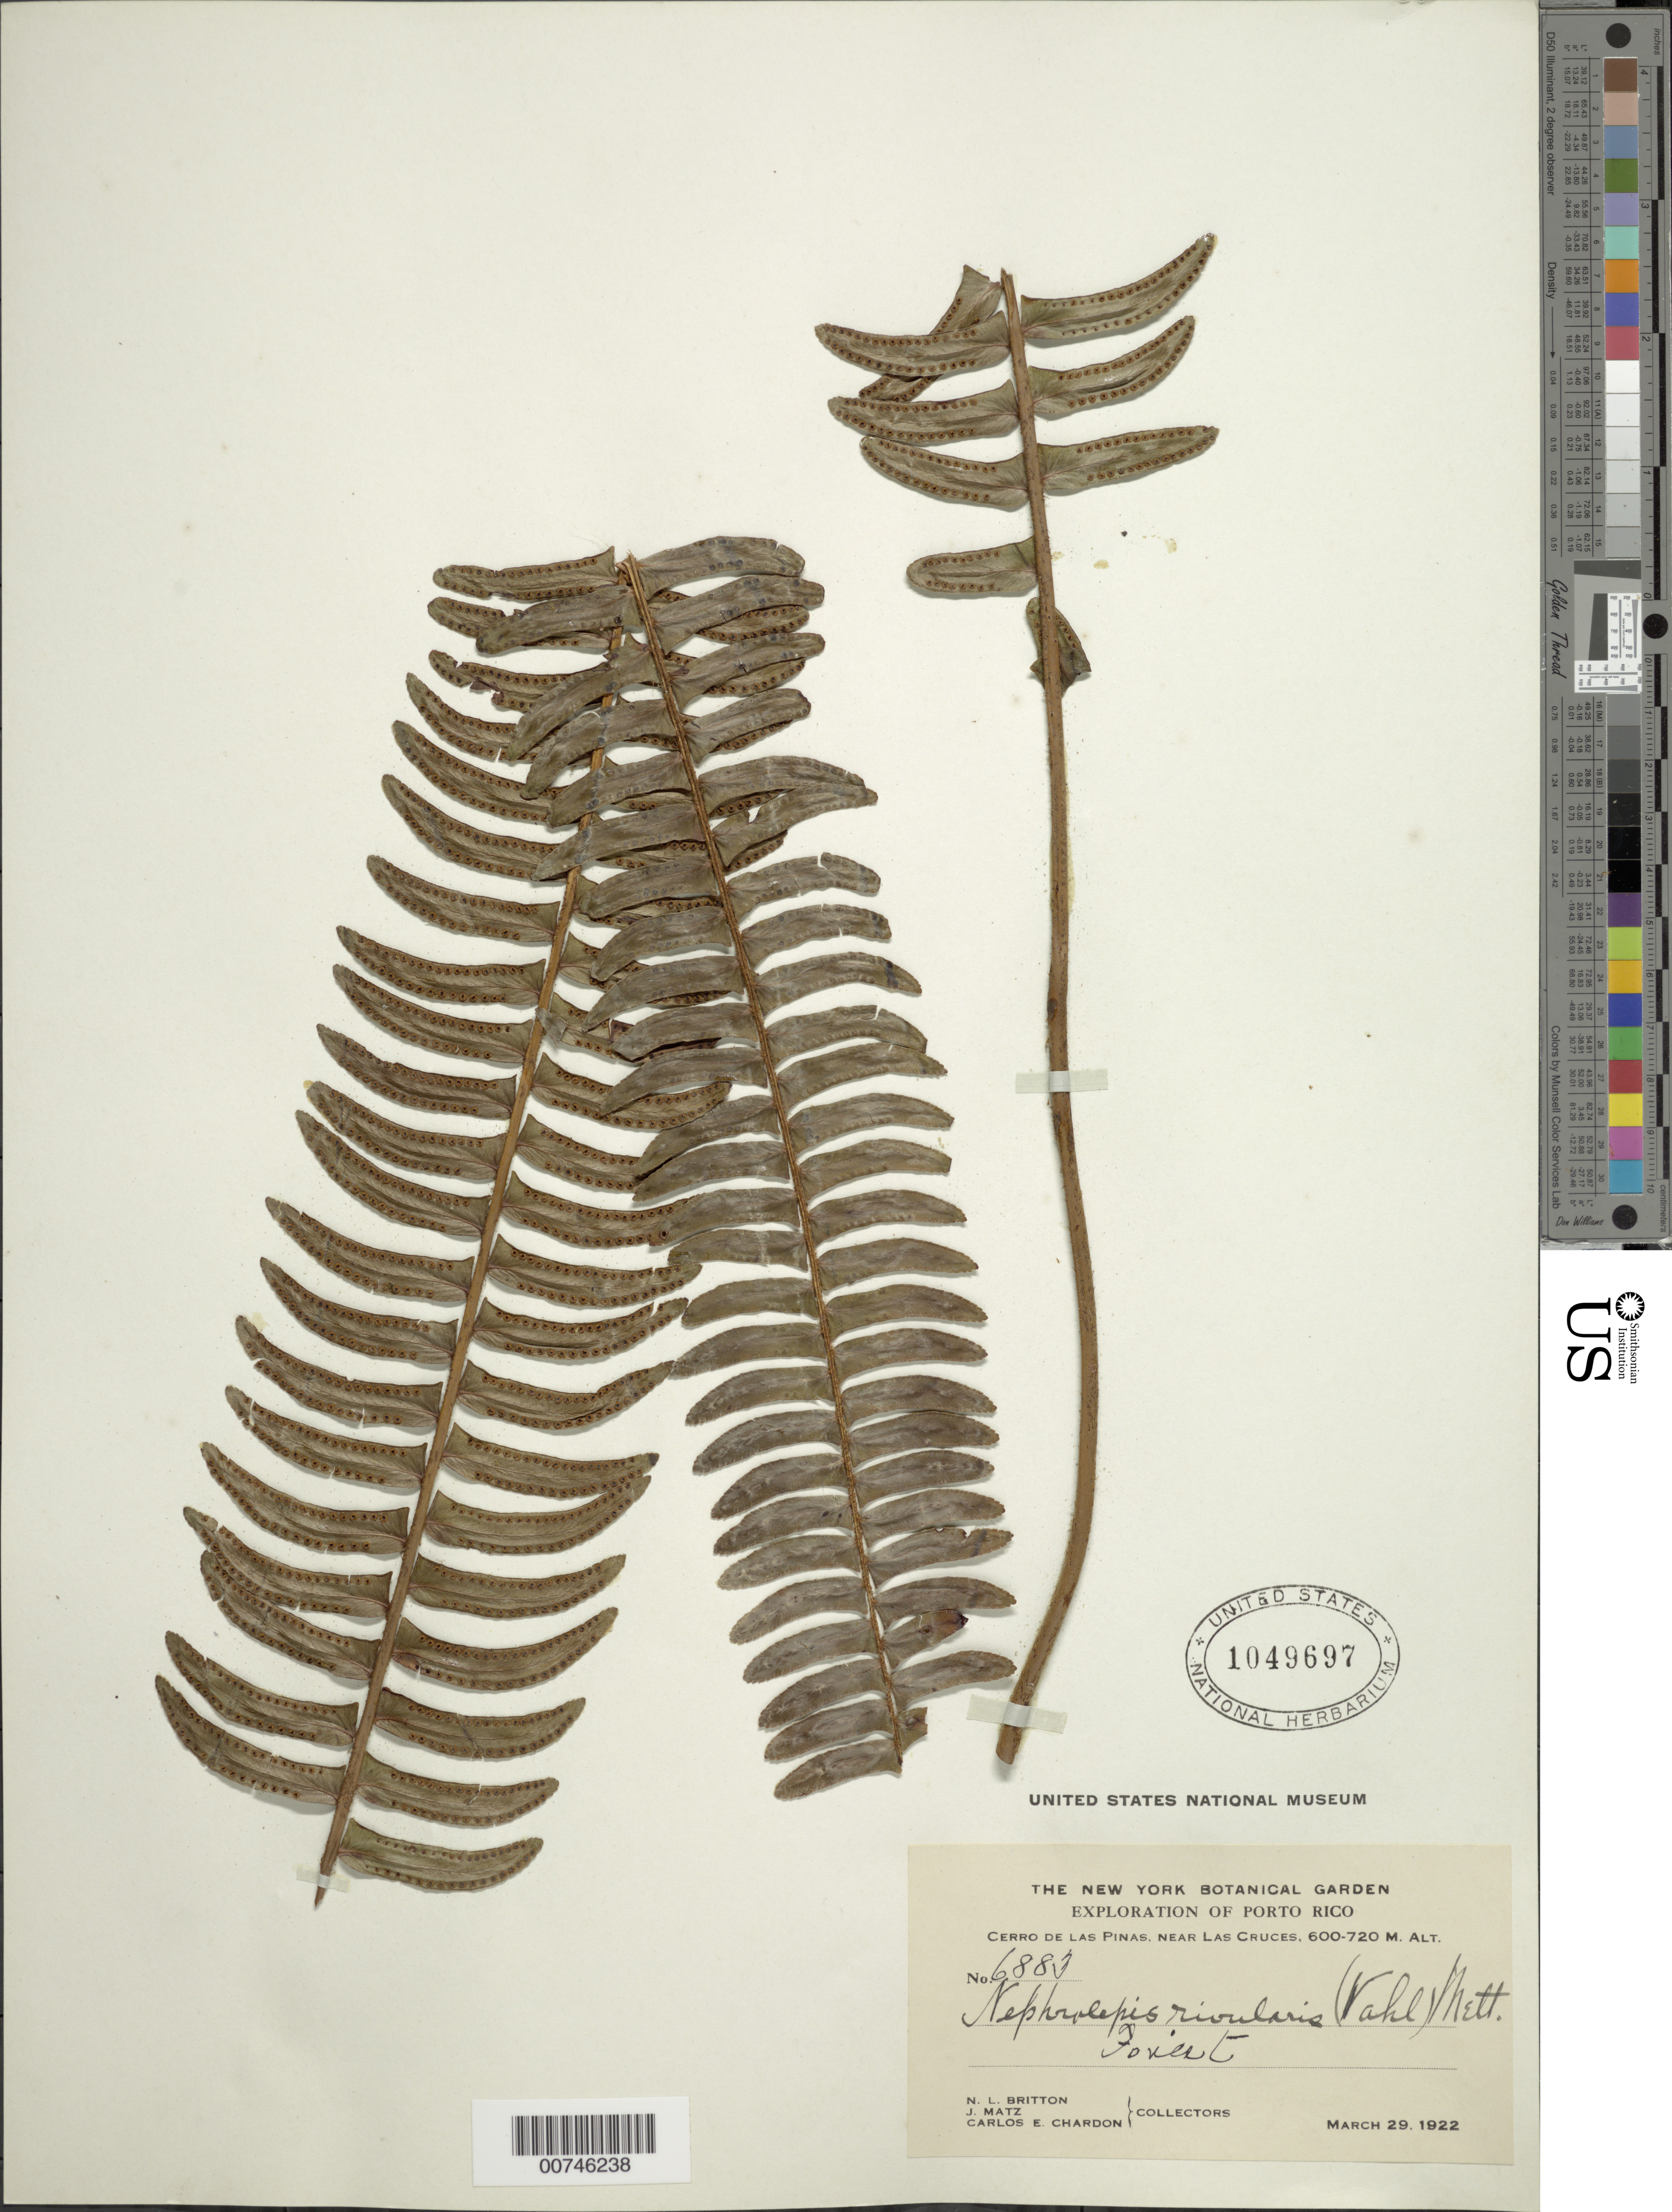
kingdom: Plantae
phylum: Tracheophyta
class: Polypodiopsida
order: Polypodiales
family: Nephrolepidaceae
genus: Nephrolepis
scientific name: Nephrolepis rivularis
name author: (Vahl) Mett. ex Krug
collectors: N. Britton, J. Matz & C. E. Chardón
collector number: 6883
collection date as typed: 29 Mar 1922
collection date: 1922-03-29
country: Puerto Rico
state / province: Caguas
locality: Cerro de Las Piñas, near Las Cruces. Caguas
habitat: Forest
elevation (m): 600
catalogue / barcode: US 1049697